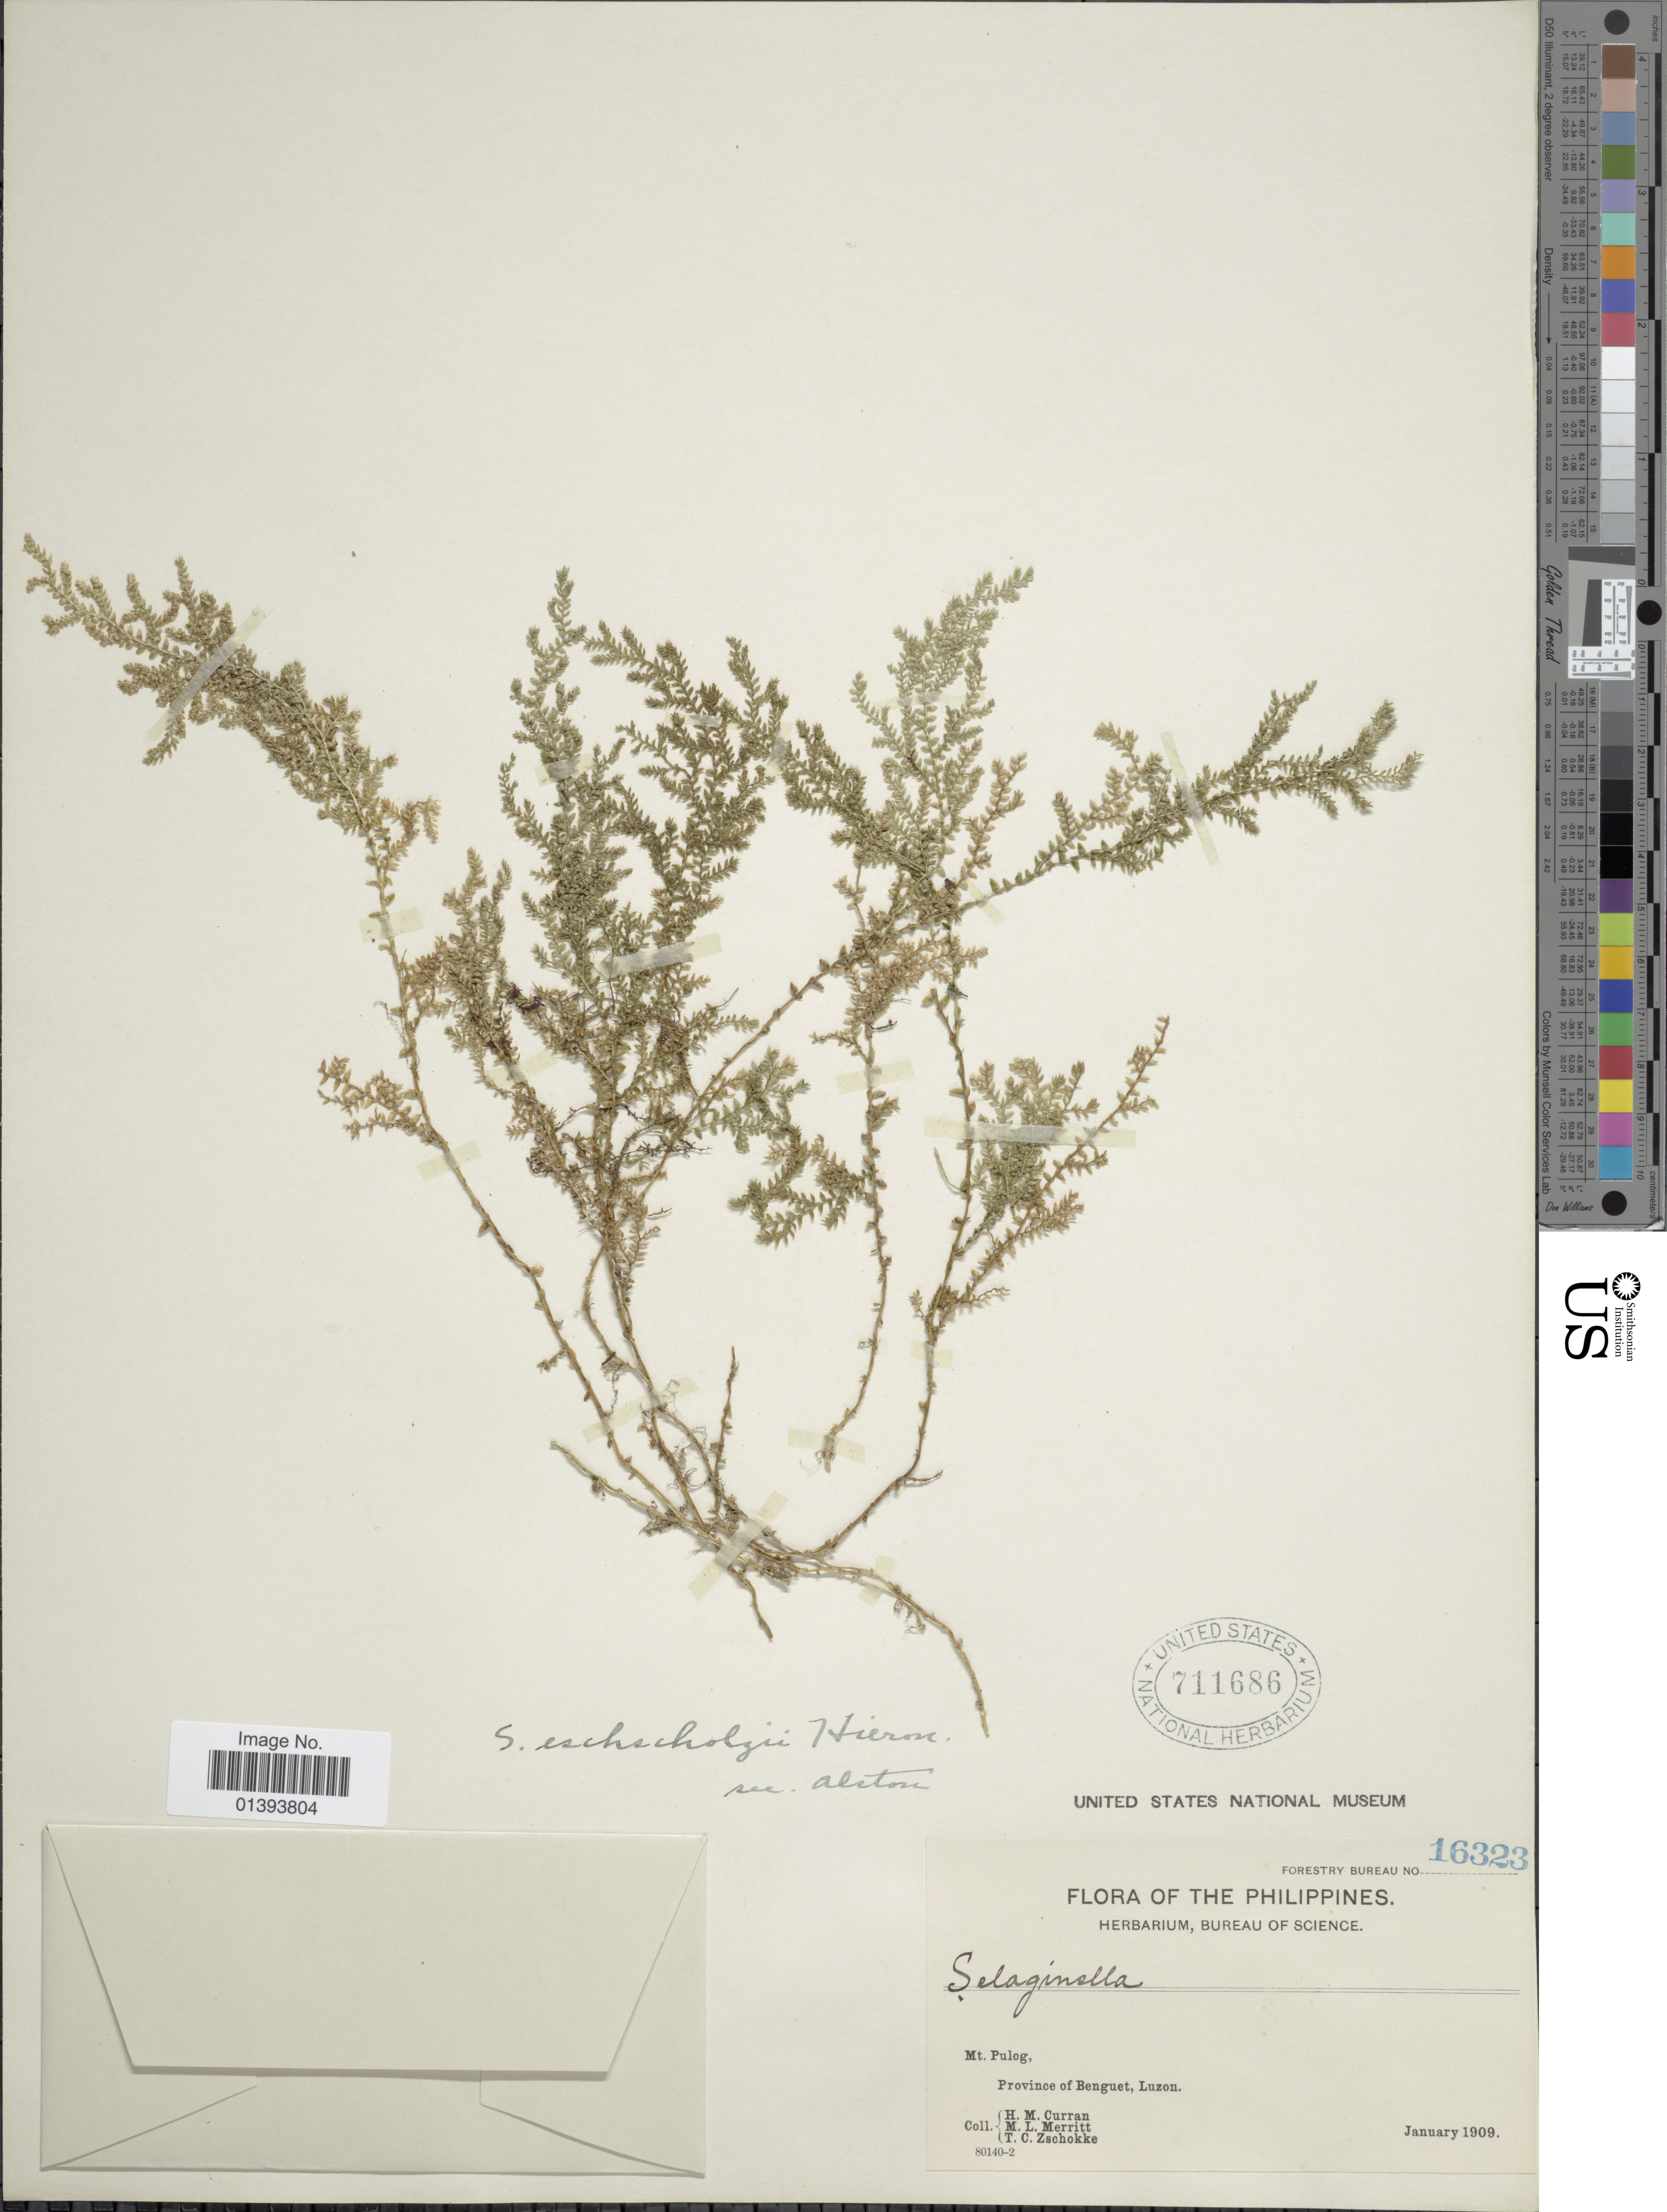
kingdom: Plantae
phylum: Tracheophyta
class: Lycopodiopsida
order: Selaginellales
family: Selaginellaceae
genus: Selaginella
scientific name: Selaginella eschscholzii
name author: Hieron.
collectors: H. M. Curran, M. L. Merritt & T. C. Zschokke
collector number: Forestry Bureau 16323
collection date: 1909-01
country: Philippines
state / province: Central Luzon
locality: Mt. Pulog, Province of Benguet, Luzon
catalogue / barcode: US 711686